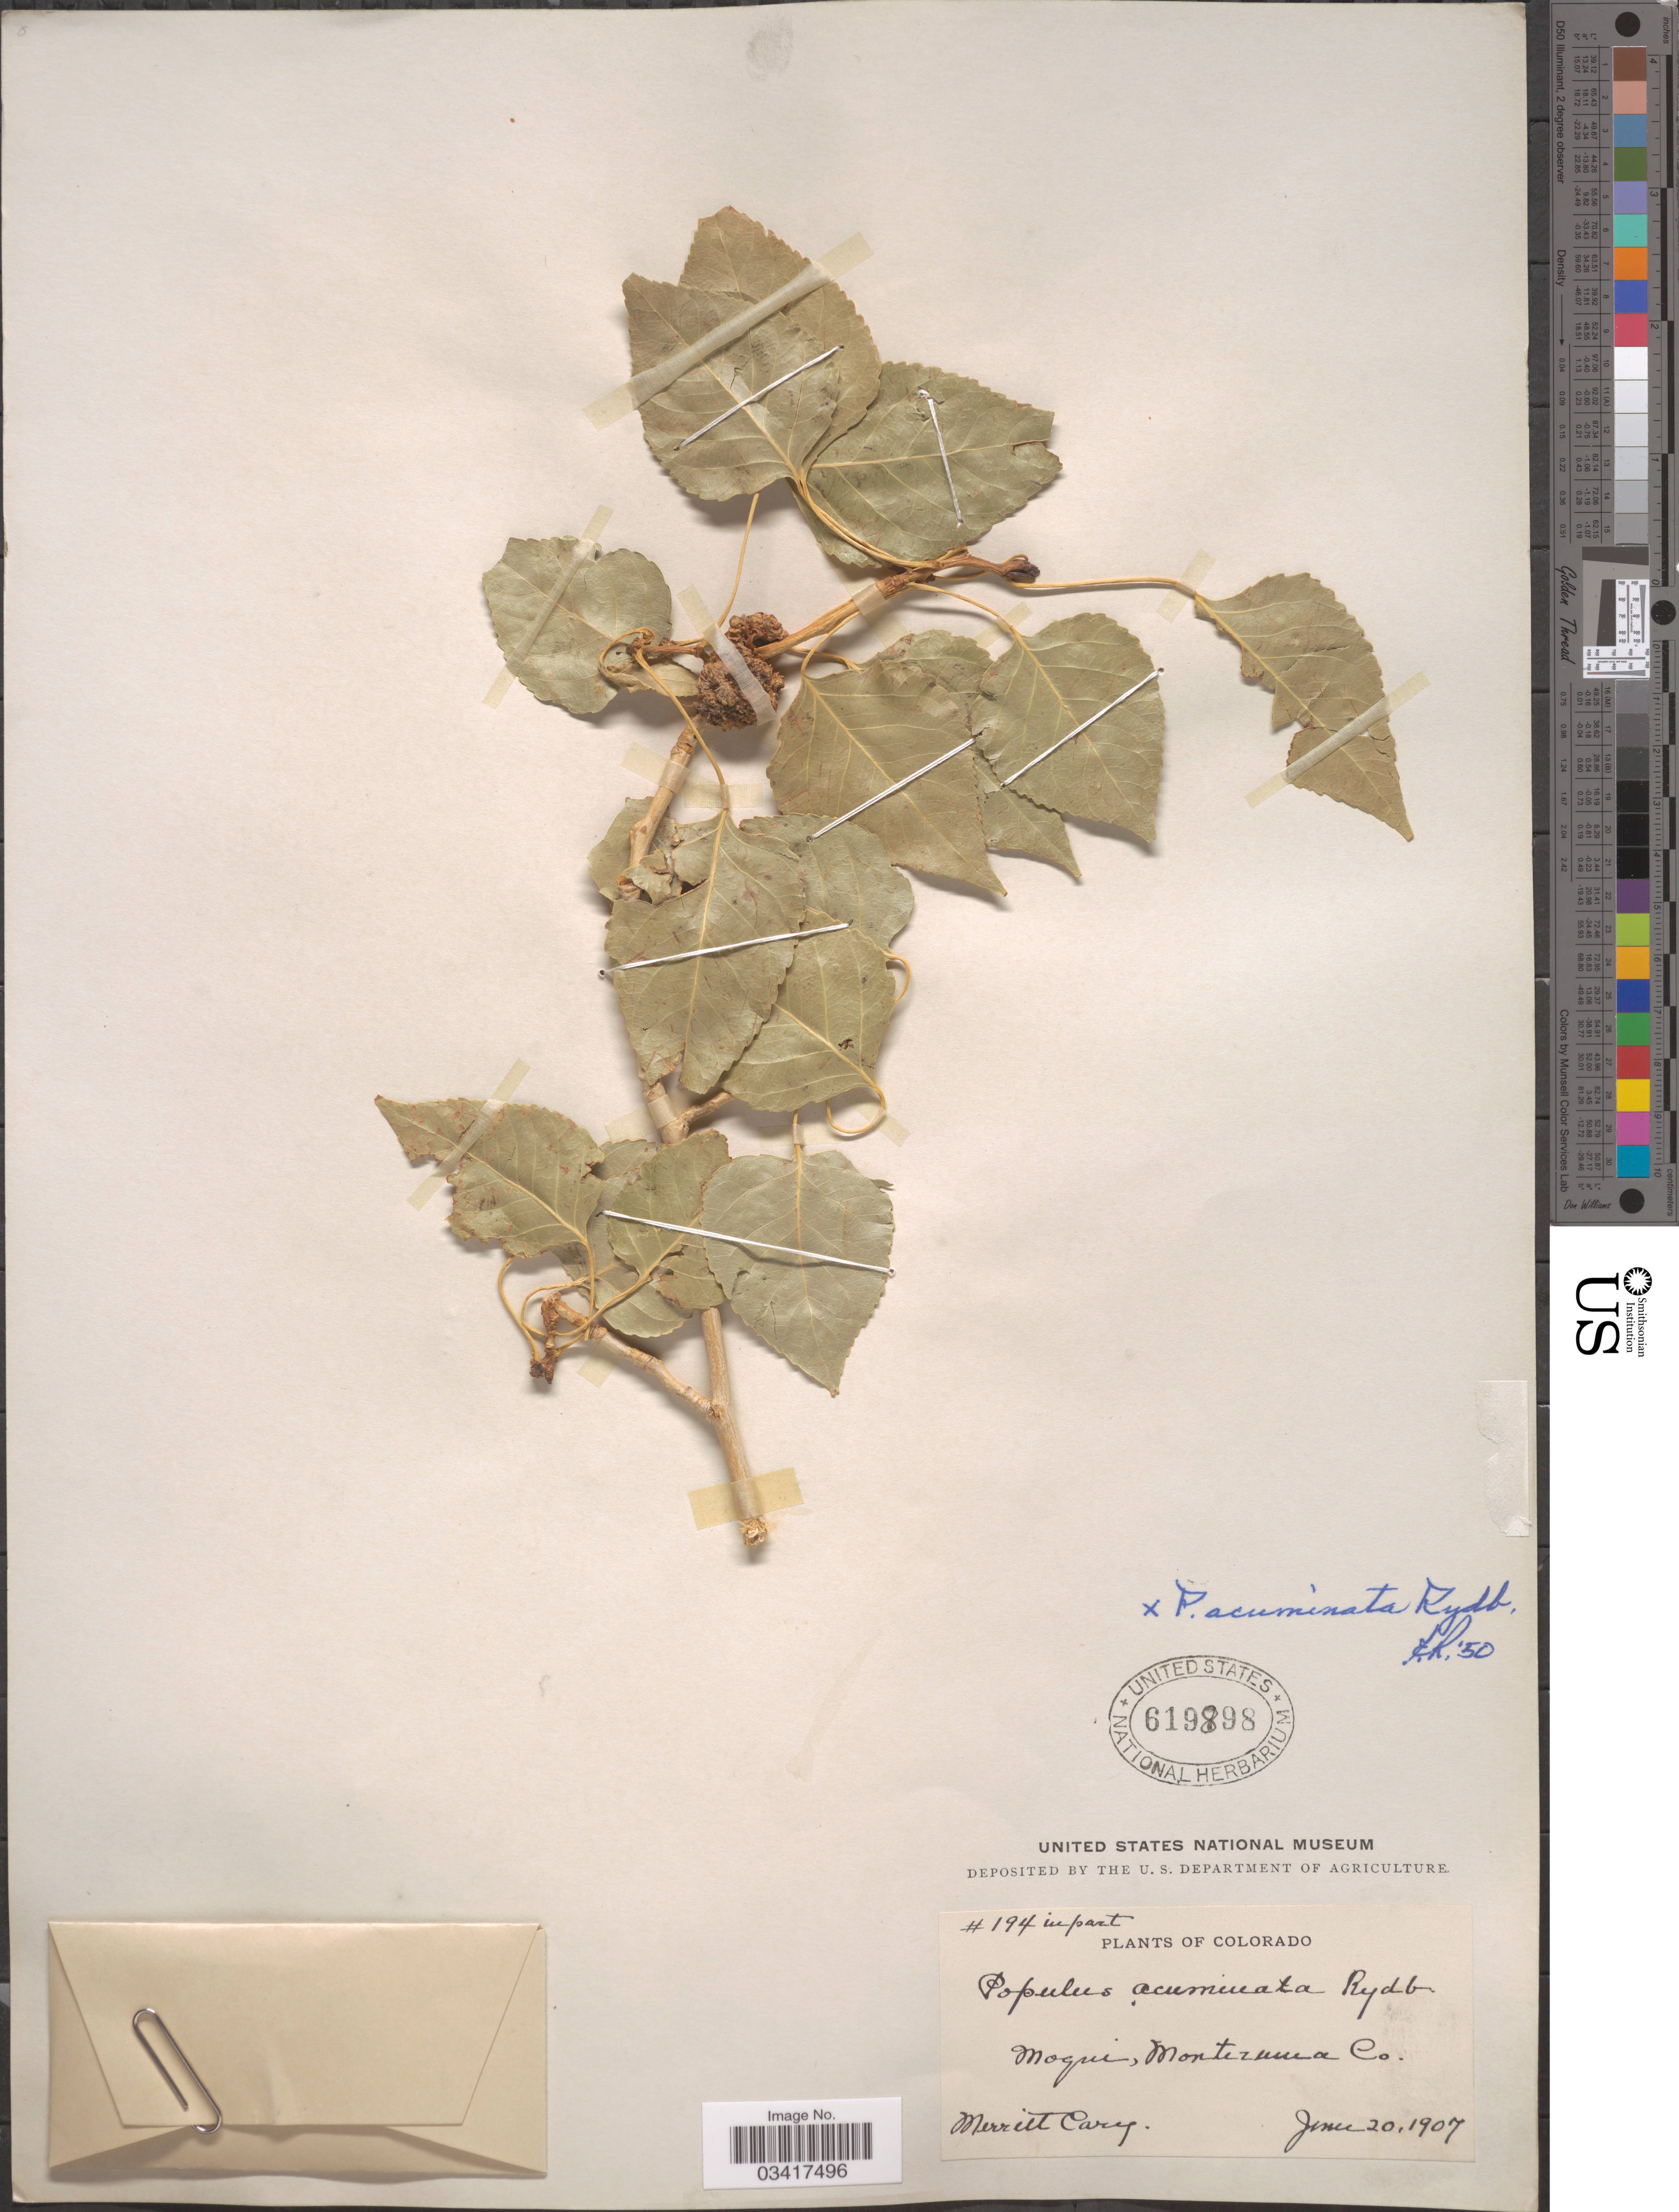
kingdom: Plantae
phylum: Tracheophyta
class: Magnoliopsida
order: Malpighiales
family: Salicaceae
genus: Populus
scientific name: Populus acuminata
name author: Rydb.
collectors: M. Cary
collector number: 194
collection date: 1907-06-20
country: United States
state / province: Colorado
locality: Moqui, Montezuma Co.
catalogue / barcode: US 619898